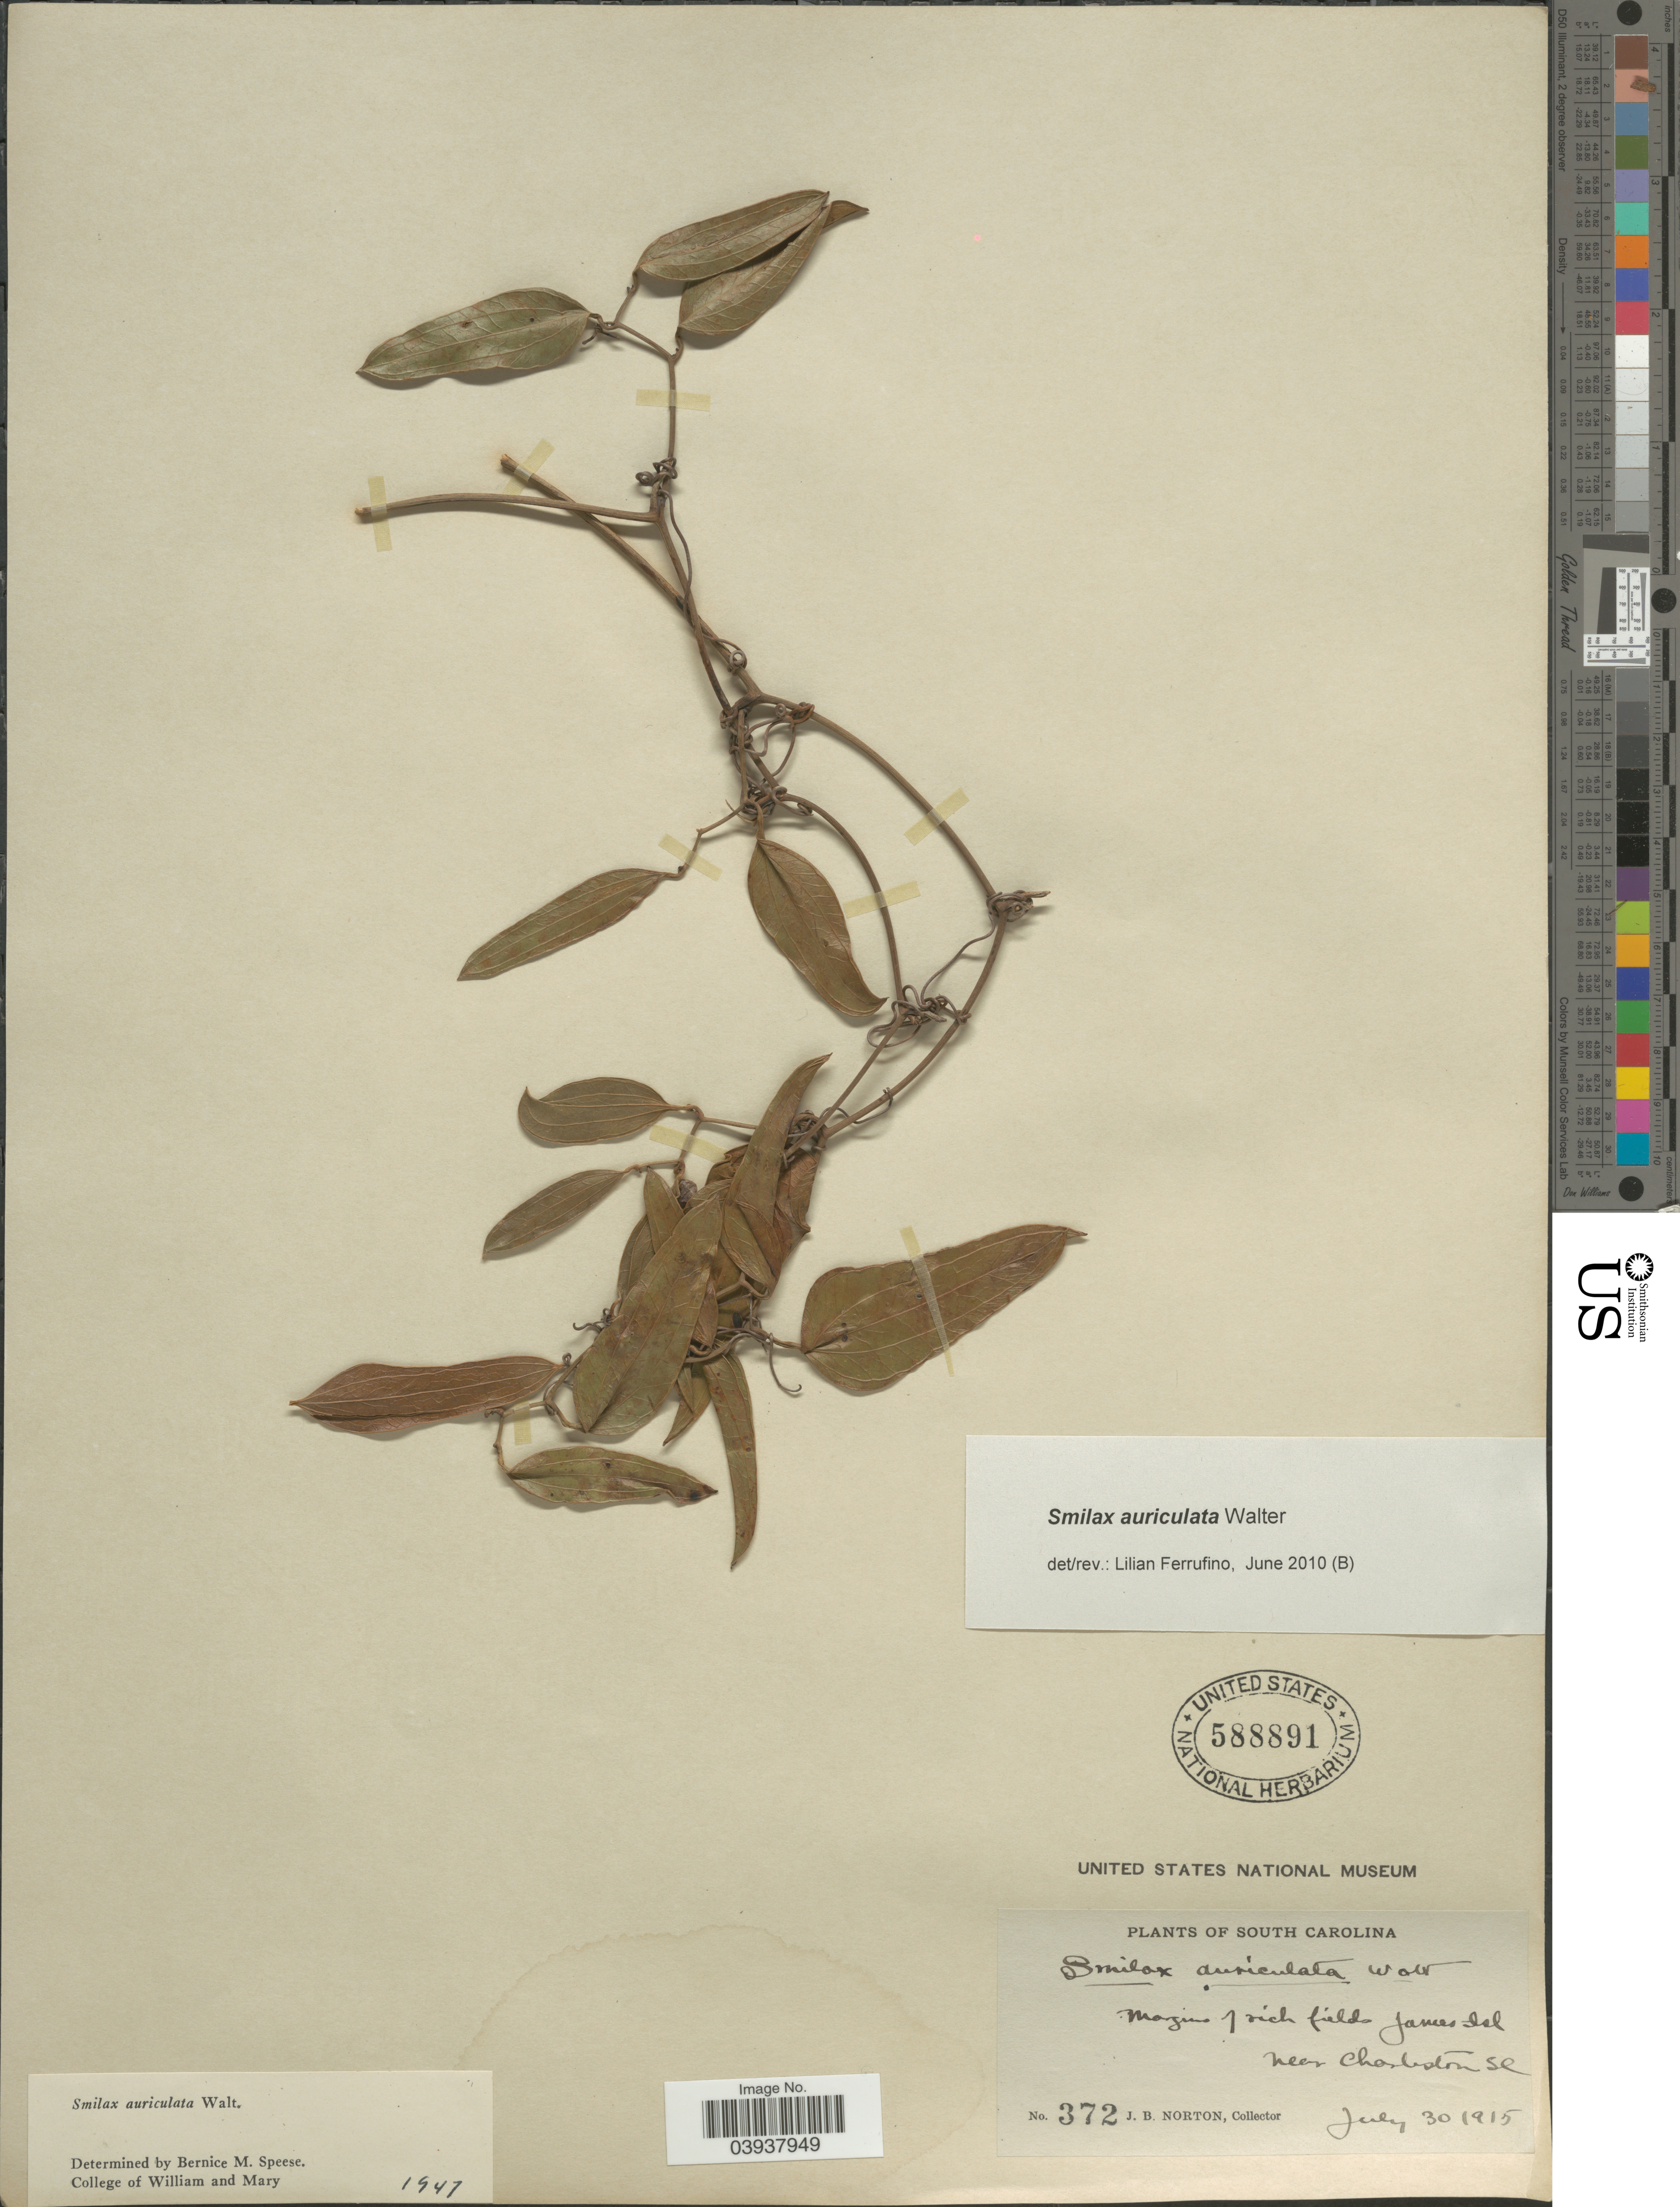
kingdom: Plantae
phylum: Tracheophyta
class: Liliopsida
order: Liliales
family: Smilacaceae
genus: Smilax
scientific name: Smilax auriculata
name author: Walter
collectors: J. B. Norton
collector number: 372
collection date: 1915-07-30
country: United States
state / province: South Carolina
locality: Margins of rich fields James Isl. near Charleston.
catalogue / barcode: US 588891